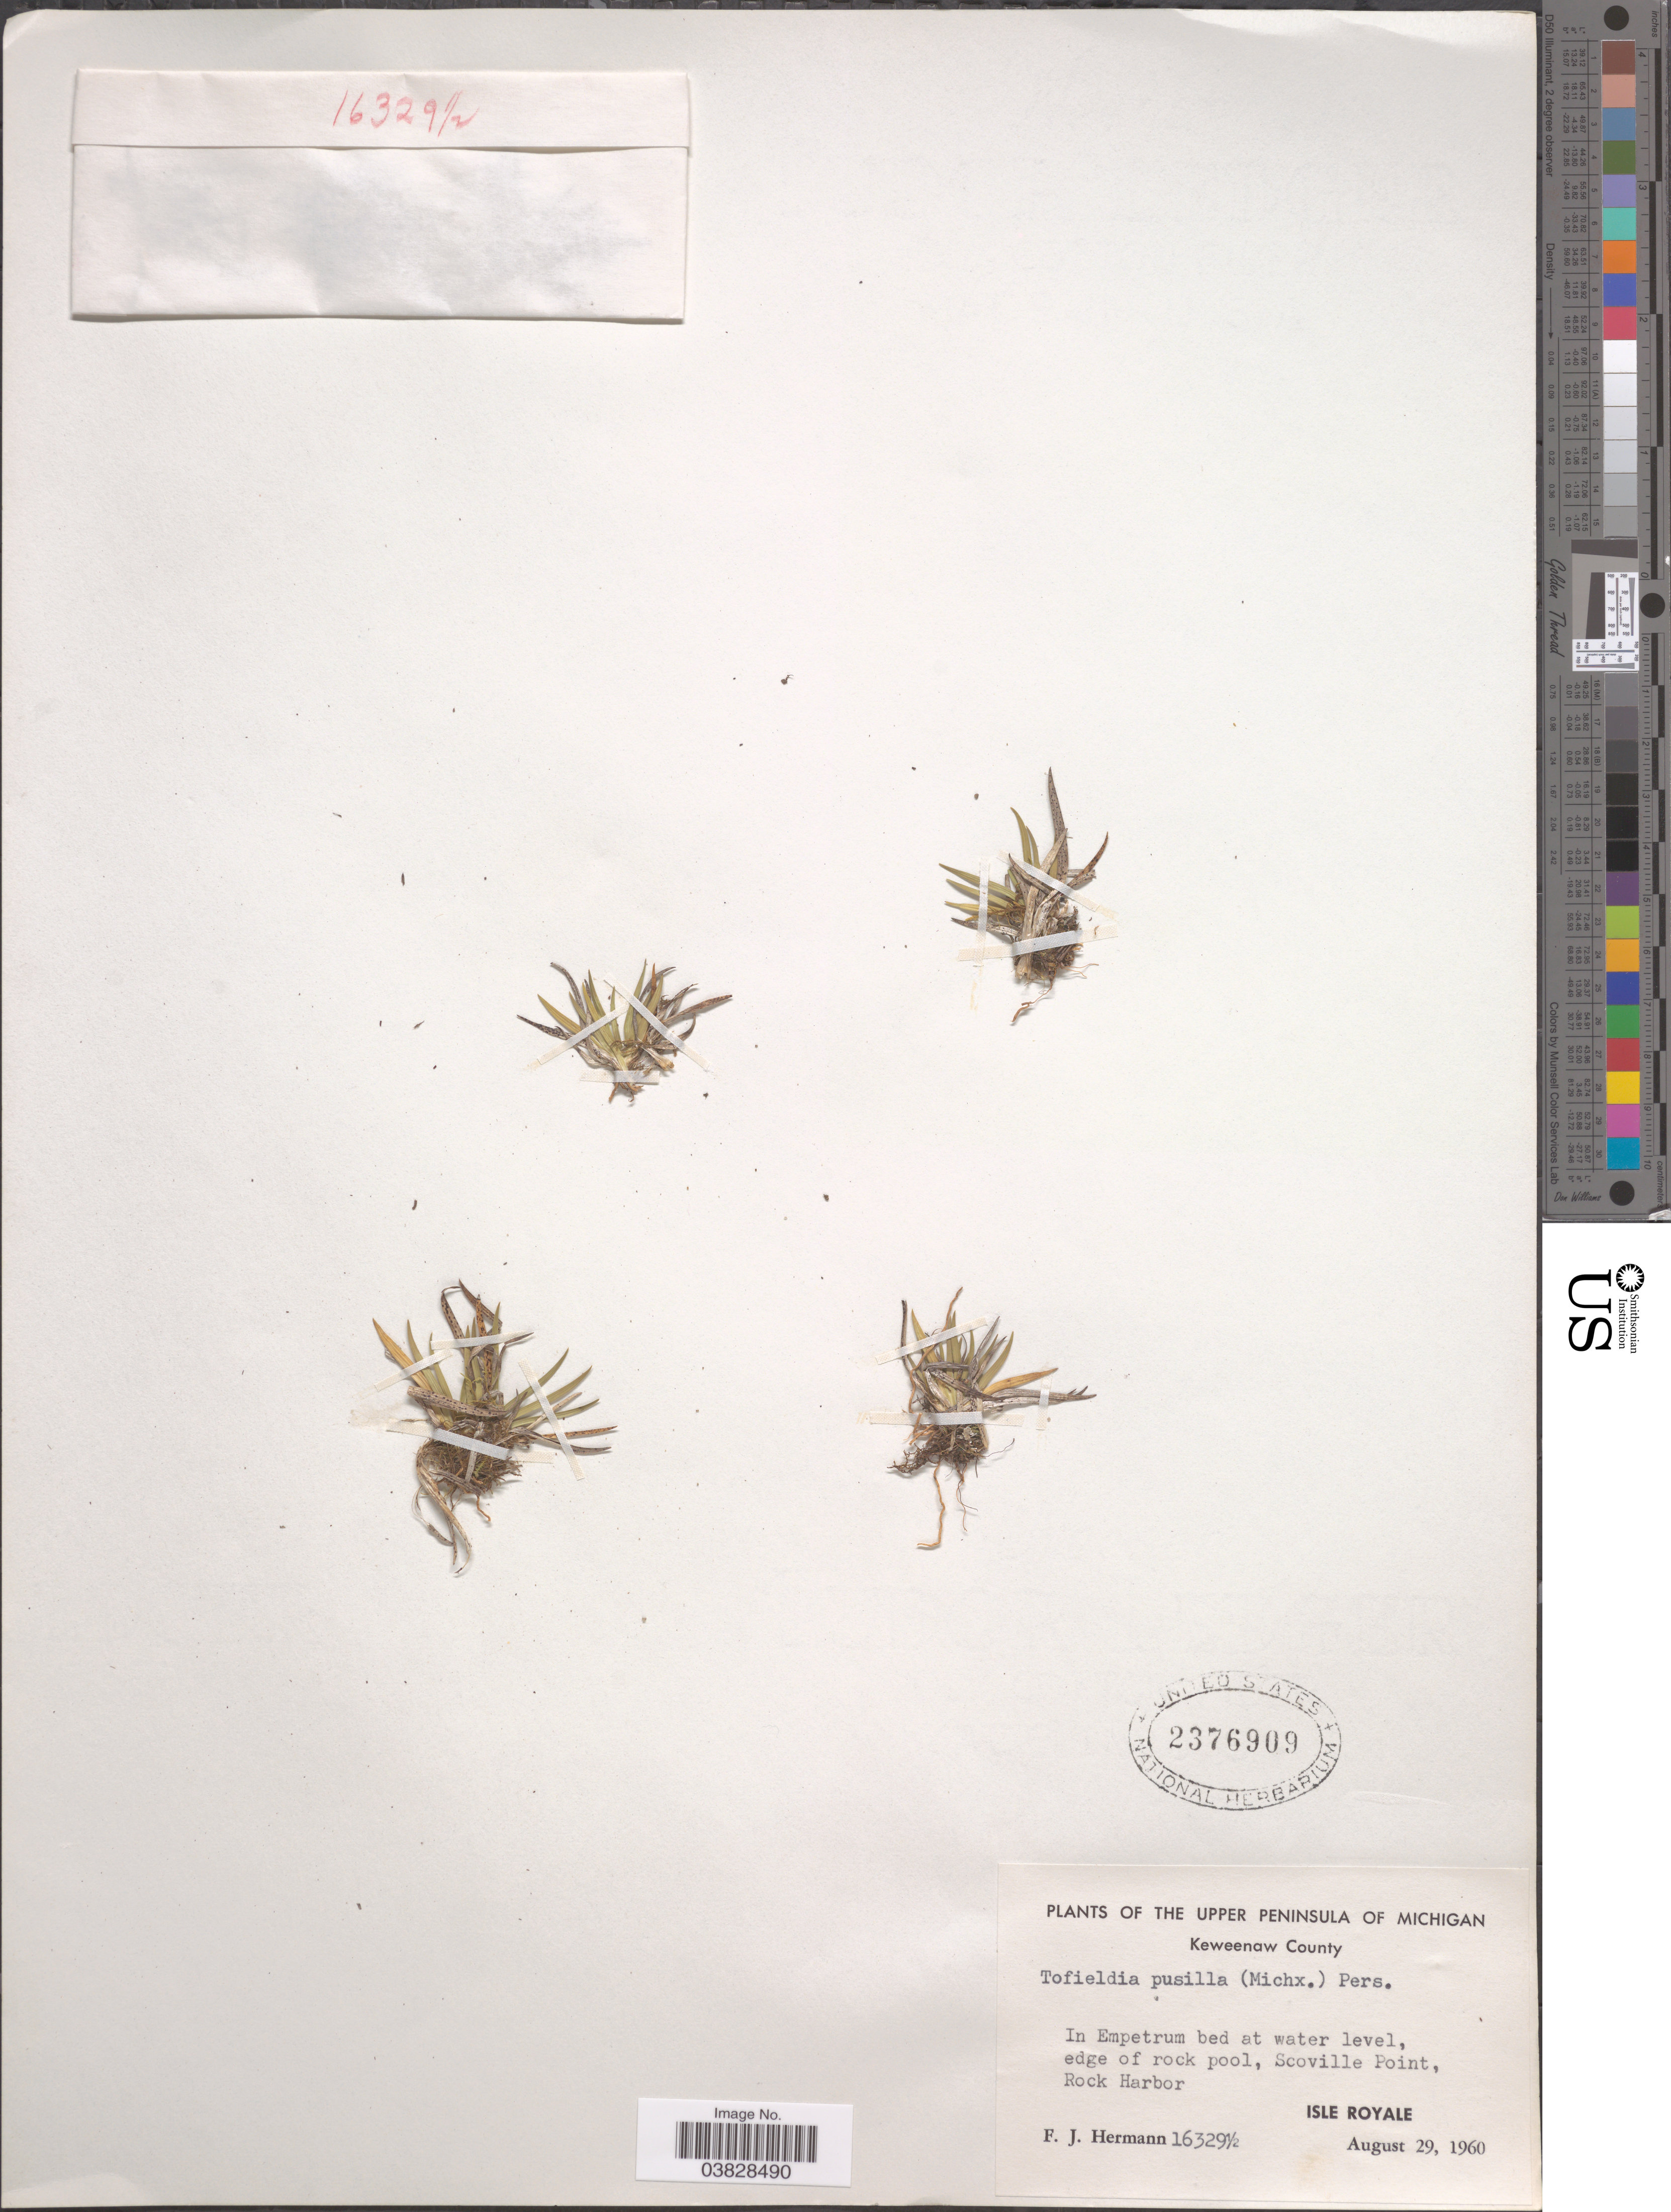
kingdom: Plantae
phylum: Tracheophyta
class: Liliopsida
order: Alismatales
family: Tofieldiaceae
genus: Tofieldia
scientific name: Tofieldia pusilla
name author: (Michx.) Pers.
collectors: F. J. Hermann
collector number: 16329½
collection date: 1960-08-29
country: United States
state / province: Michigan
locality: The Upper Peninsula of Michigan. Keweenaw County. In Empetrum bed at water level, edge of rock pool, Scoville Point, Rock Harbor. Isle Royale.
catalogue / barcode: US 2376909